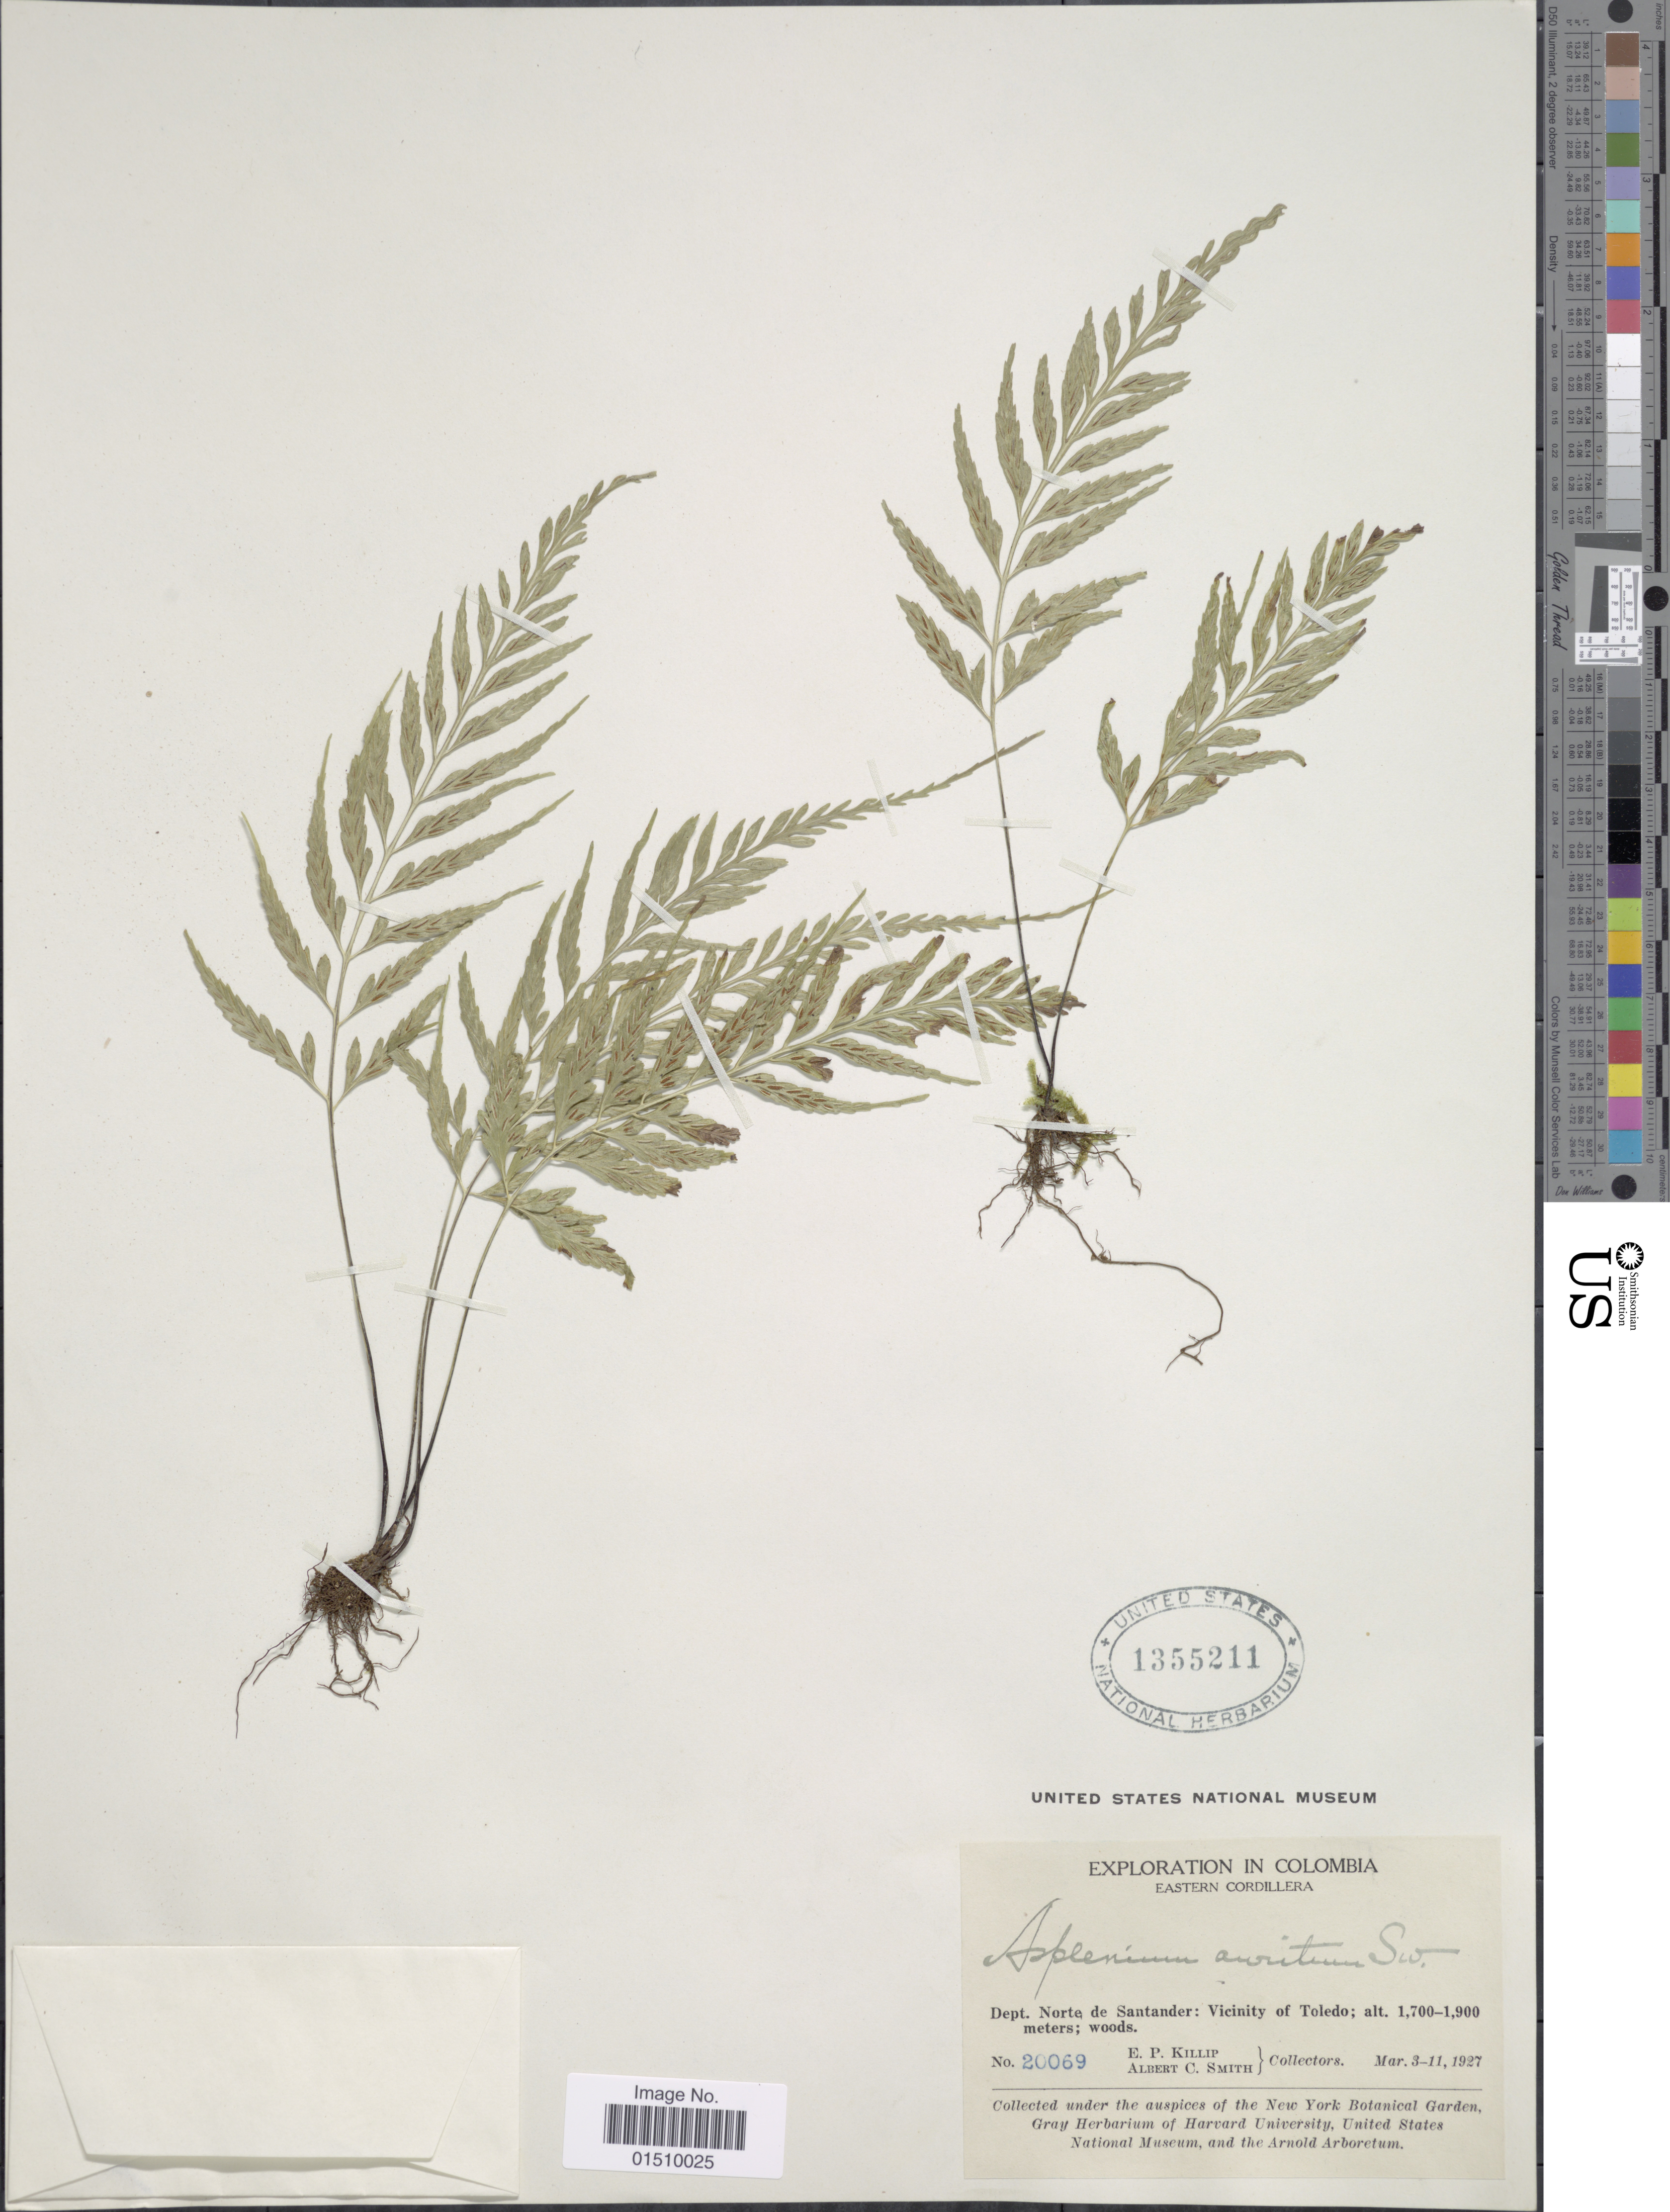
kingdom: Plantae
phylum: Tracheophyta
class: Polypodiopsida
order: Polypodiales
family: Aspleniaceae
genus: Asplenium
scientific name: Asplenium auritum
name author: Sw.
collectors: E. P. Killip & A. C. Smith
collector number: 20069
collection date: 1927-03-03/1927-03-11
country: Colombia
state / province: Santander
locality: Colombia, eastern Cordillera, Dep. Norte de Santander: Vicinity of Toledo.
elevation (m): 1700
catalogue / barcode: US 1355211